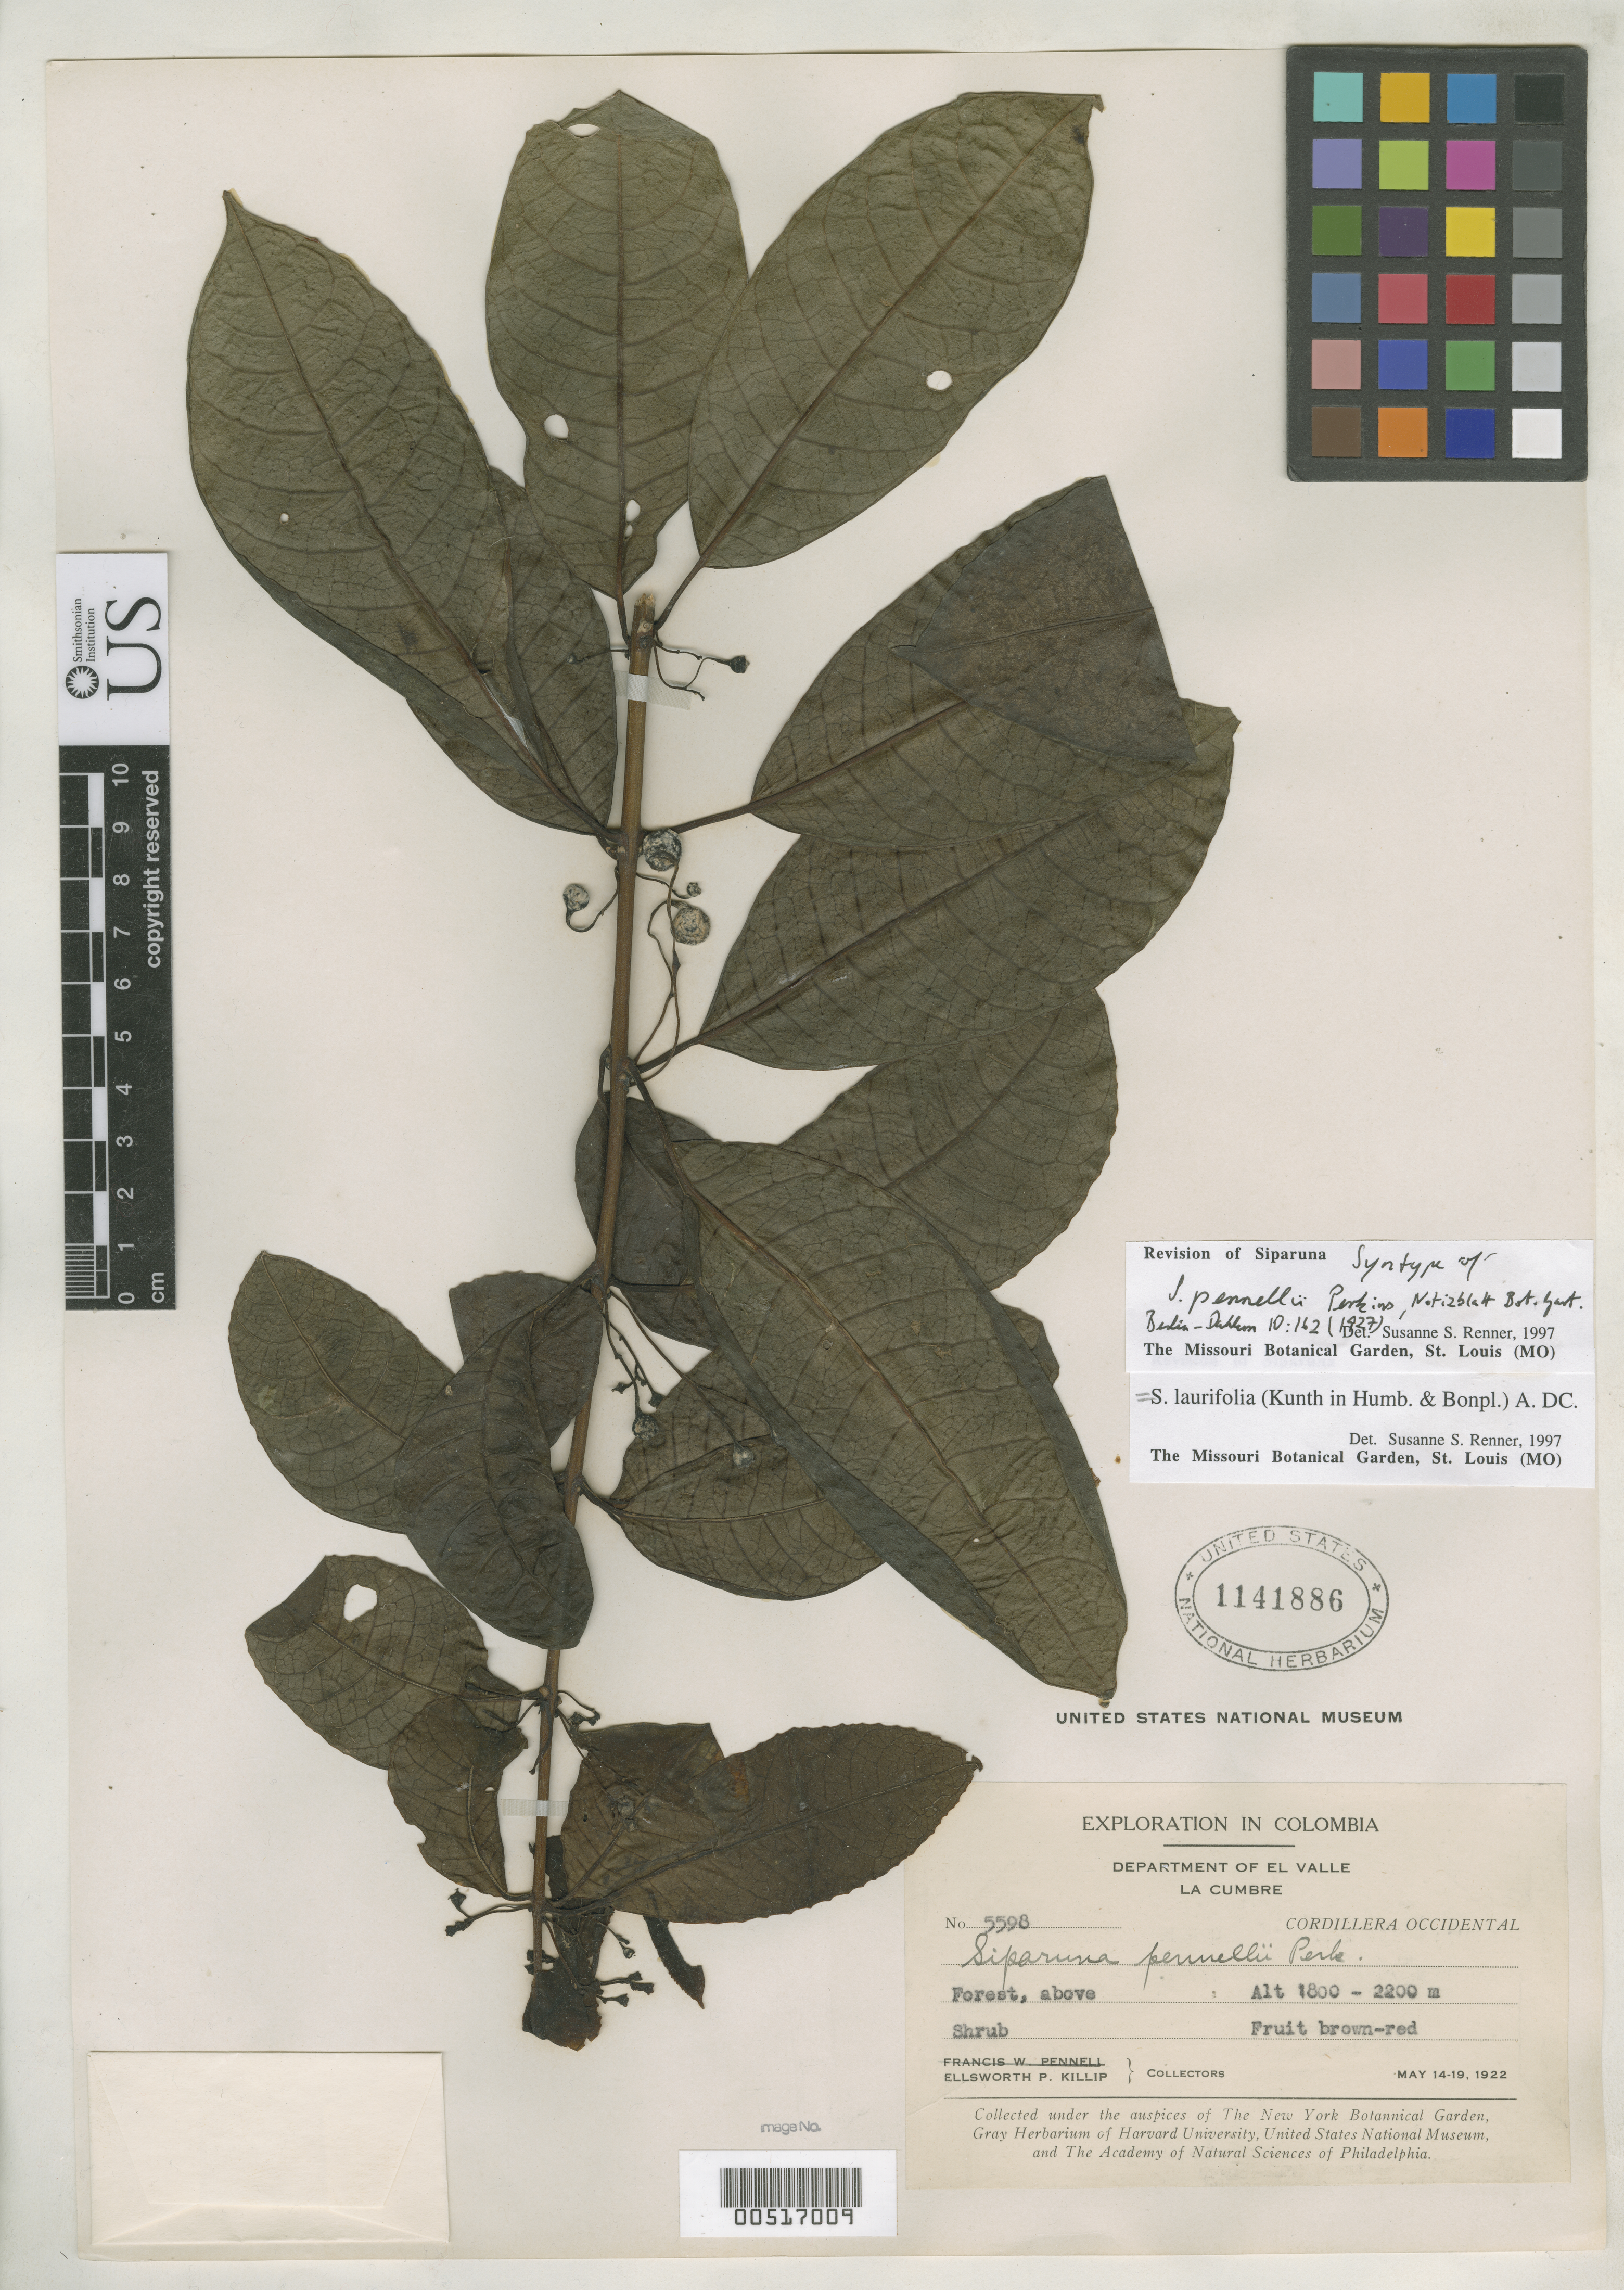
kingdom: Plantae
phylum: Tracheophyta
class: Magnoliopsida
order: Laurales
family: Siparunaceae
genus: Siparuna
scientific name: Siparuna pennellii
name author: Perkins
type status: Syntype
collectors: F. W. Pennell & E. P. Killip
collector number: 5598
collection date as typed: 14 May 1922 to 19 May 1922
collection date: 1922-05-14/1922-05-19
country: Colombia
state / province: Valle del Cauca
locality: La Cumbe, Cordillera Occidental.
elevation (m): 1800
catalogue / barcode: US 1141886